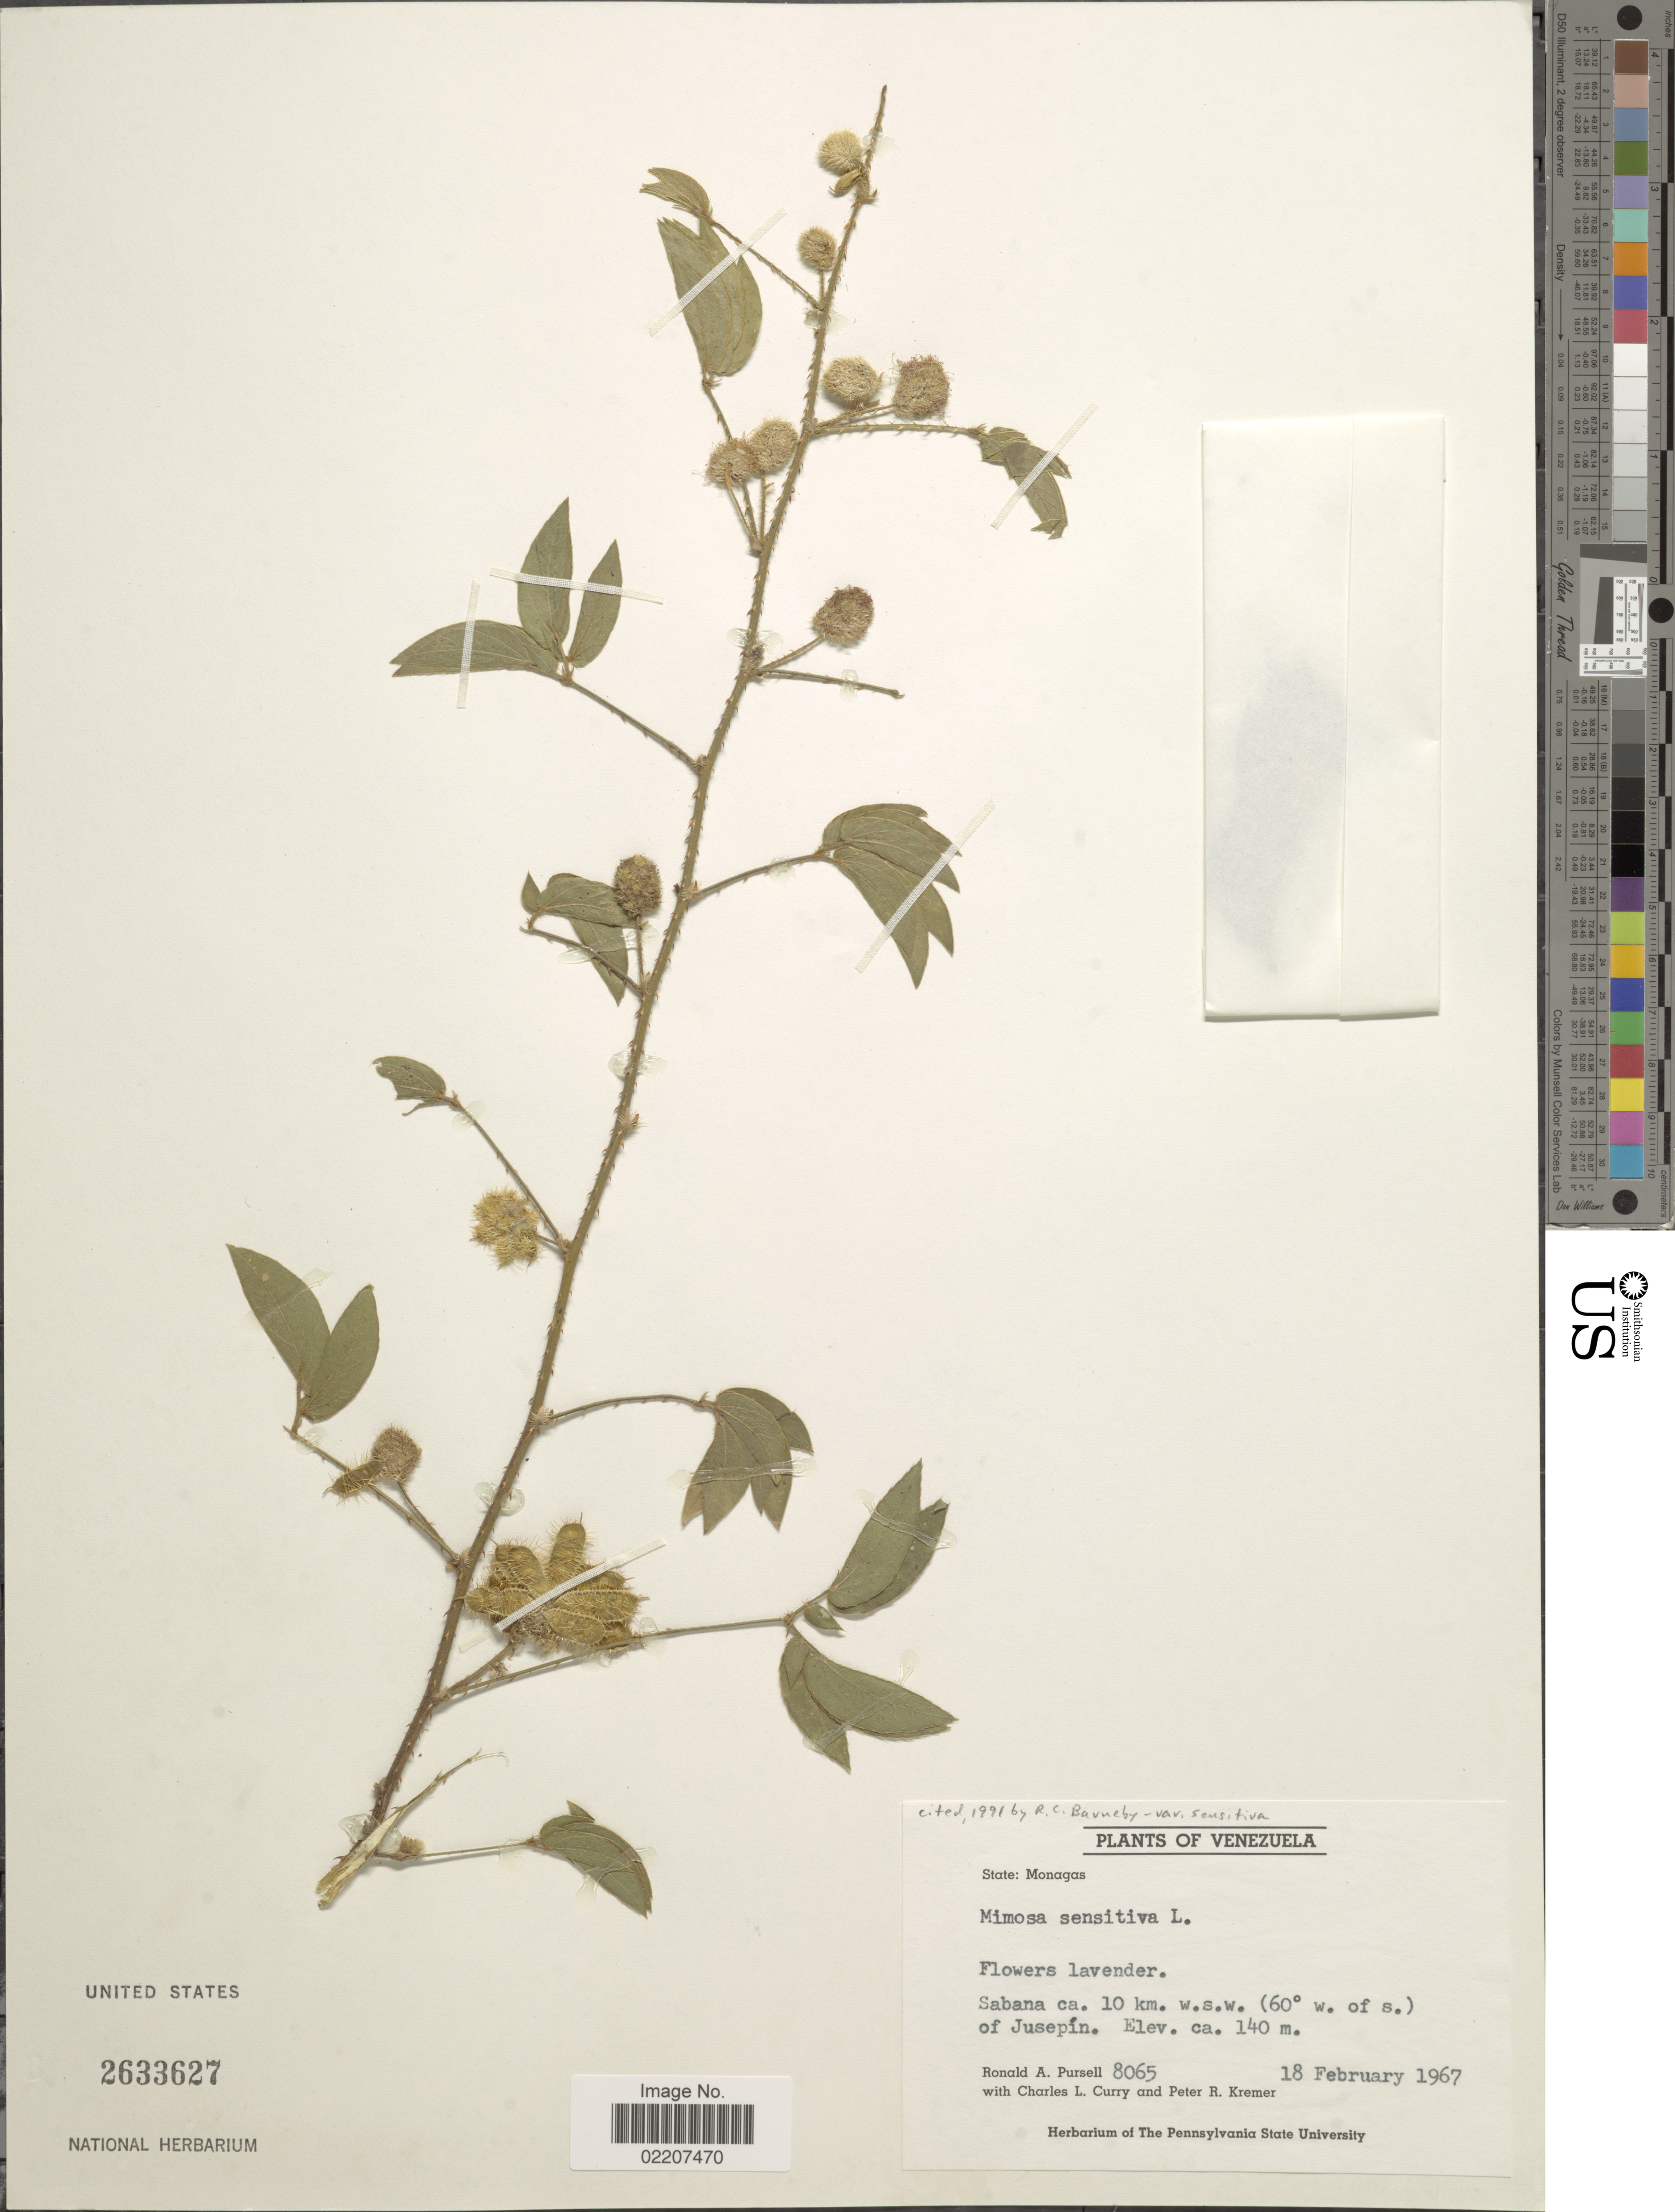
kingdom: Plantae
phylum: Tracheophyta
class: Magnoliopsida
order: Fabales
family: Fabaceae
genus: Mimosa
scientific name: Mimosa sensitiva var. sensitiva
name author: G. Lodd.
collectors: R. A. Pursell, C. L. Curry & P. Kremer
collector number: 8065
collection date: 1967-02-18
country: Venezuela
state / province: Monagas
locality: State: Monagas, Sabana 10 km w.s.w. of Jusepin (60° w. of s.)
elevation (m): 140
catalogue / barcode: US 2633627